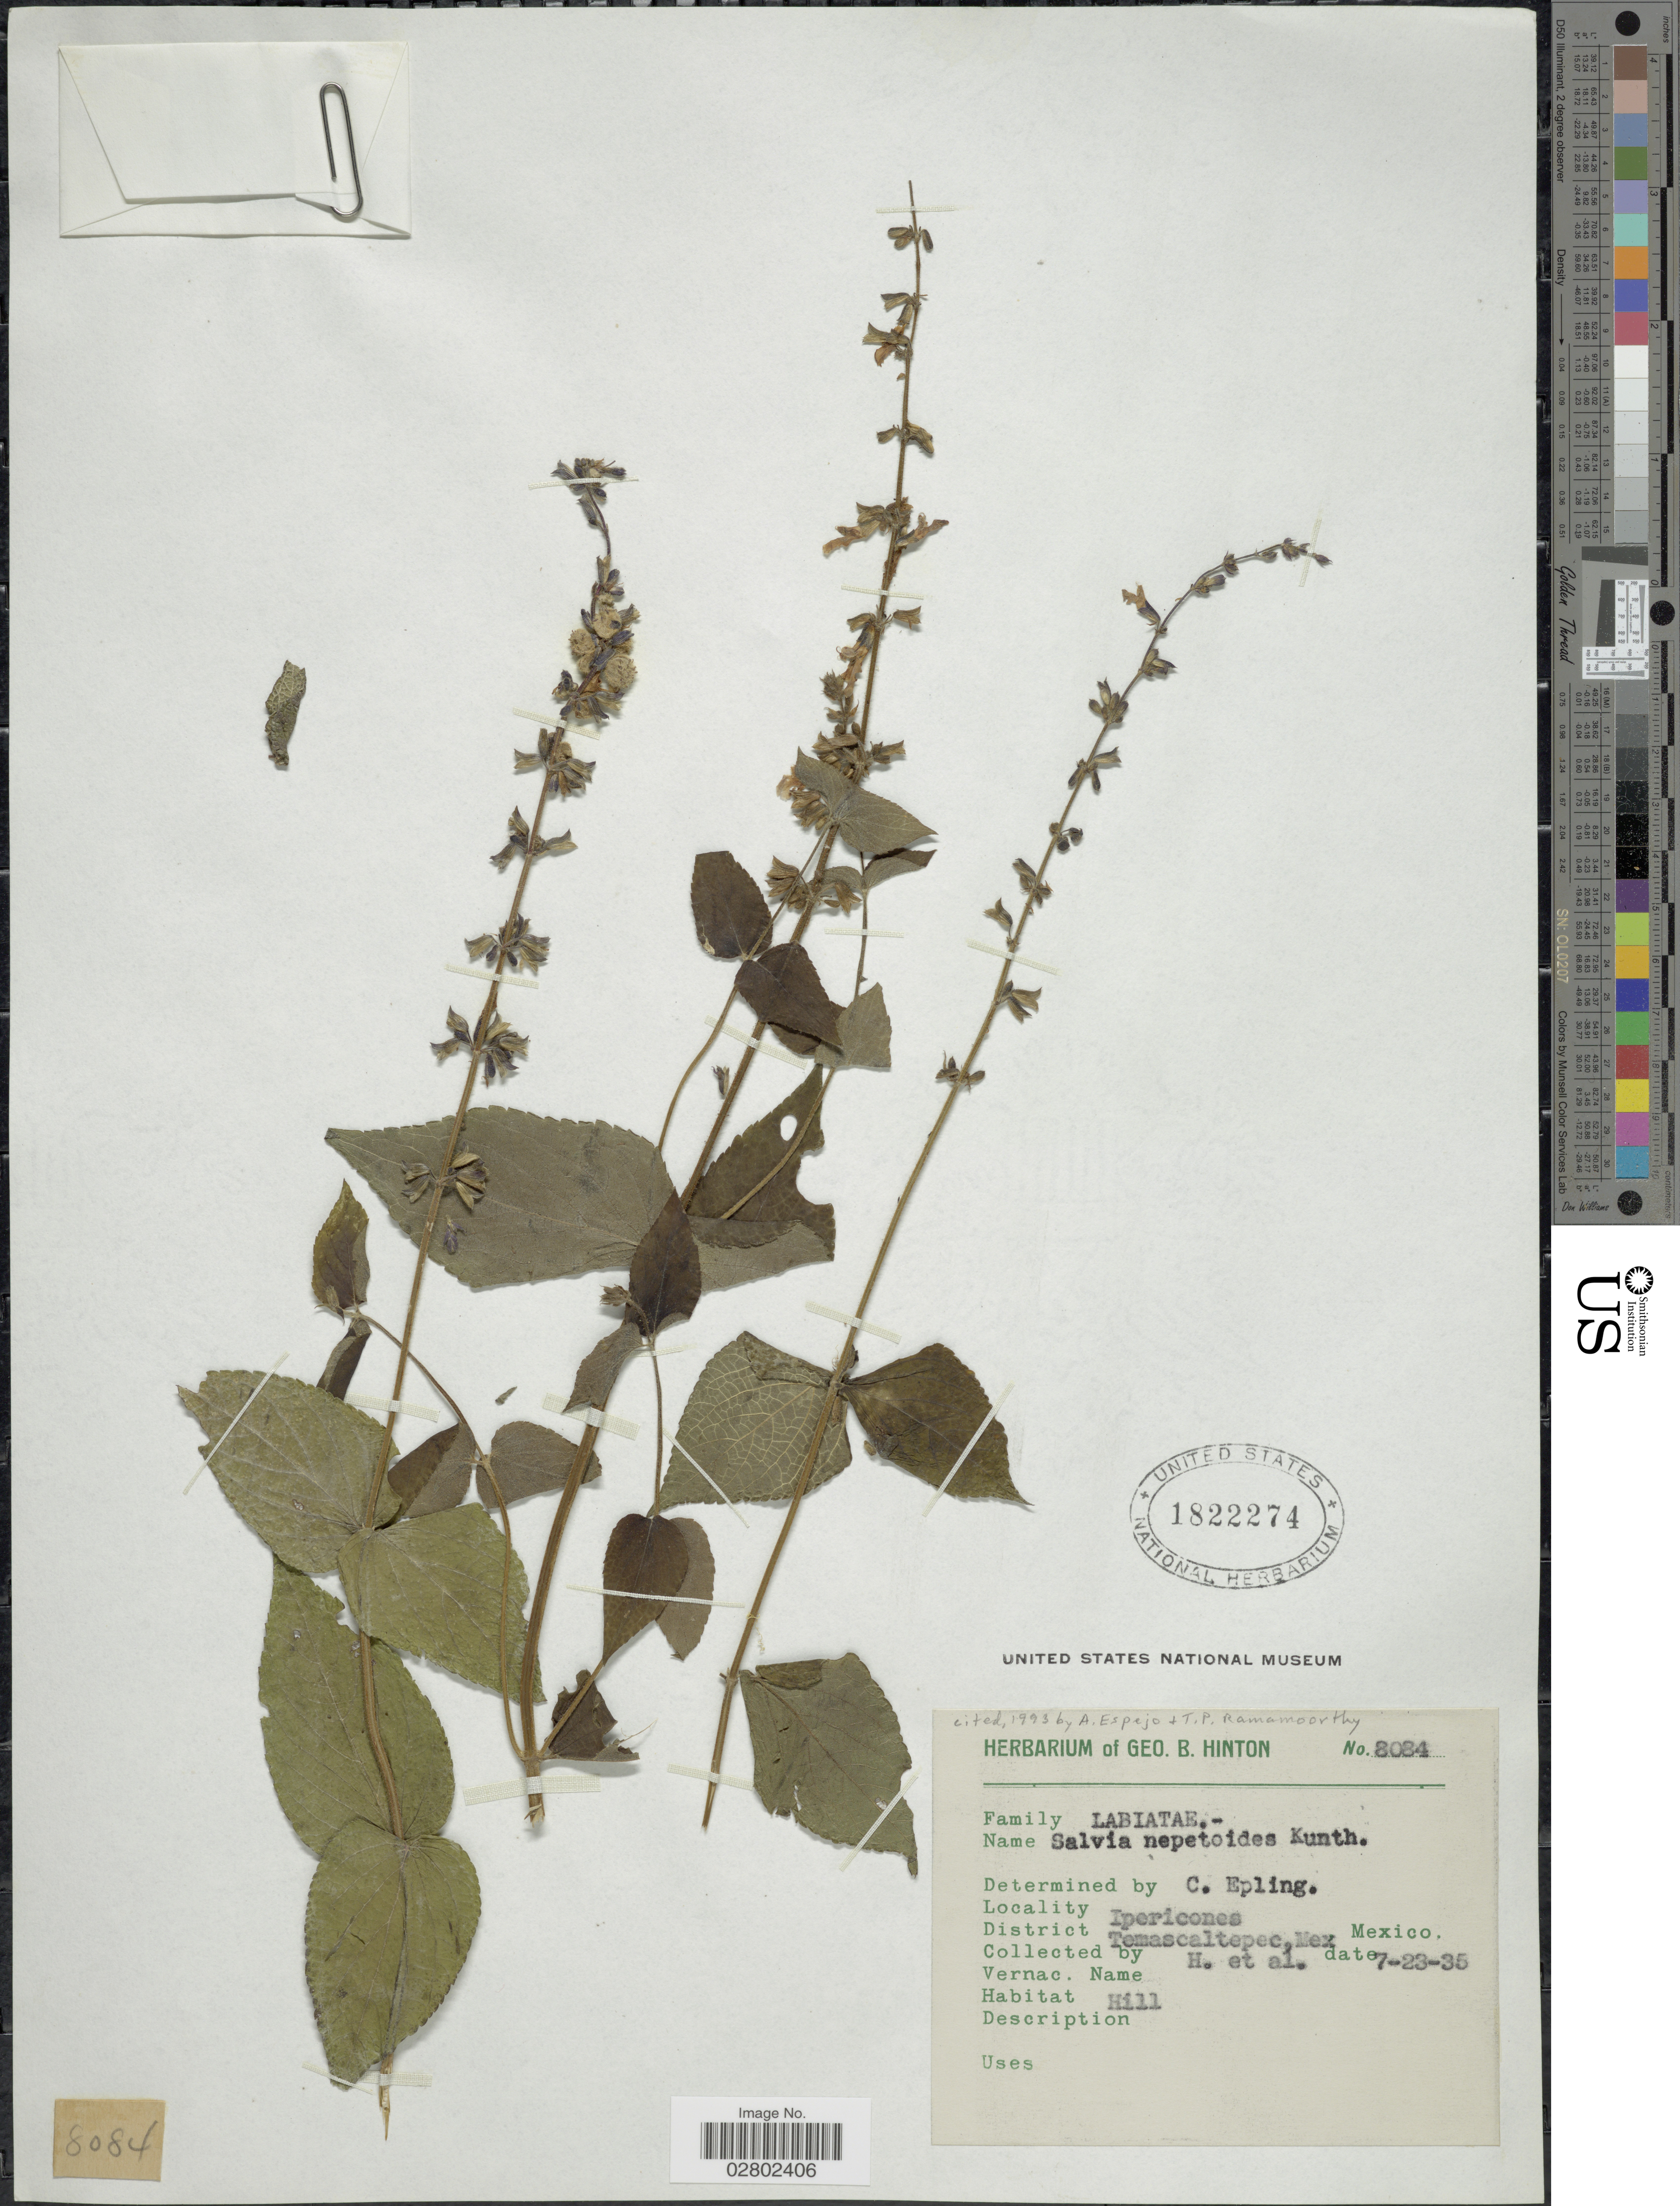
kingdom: Plantae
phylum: Tracheophyta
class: Magnoliopsida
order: Lamiales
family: Lamiaceae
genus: Salvia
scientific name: Salvia nepetoides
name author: Kunth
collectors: G. B. Hinton & et al.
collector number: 8084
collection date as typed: Transcribed d/m/y: 23/7/35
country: Mexico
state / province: México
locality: Ipericones. District Temascaltepec, Mex.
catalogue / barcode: US 1822274